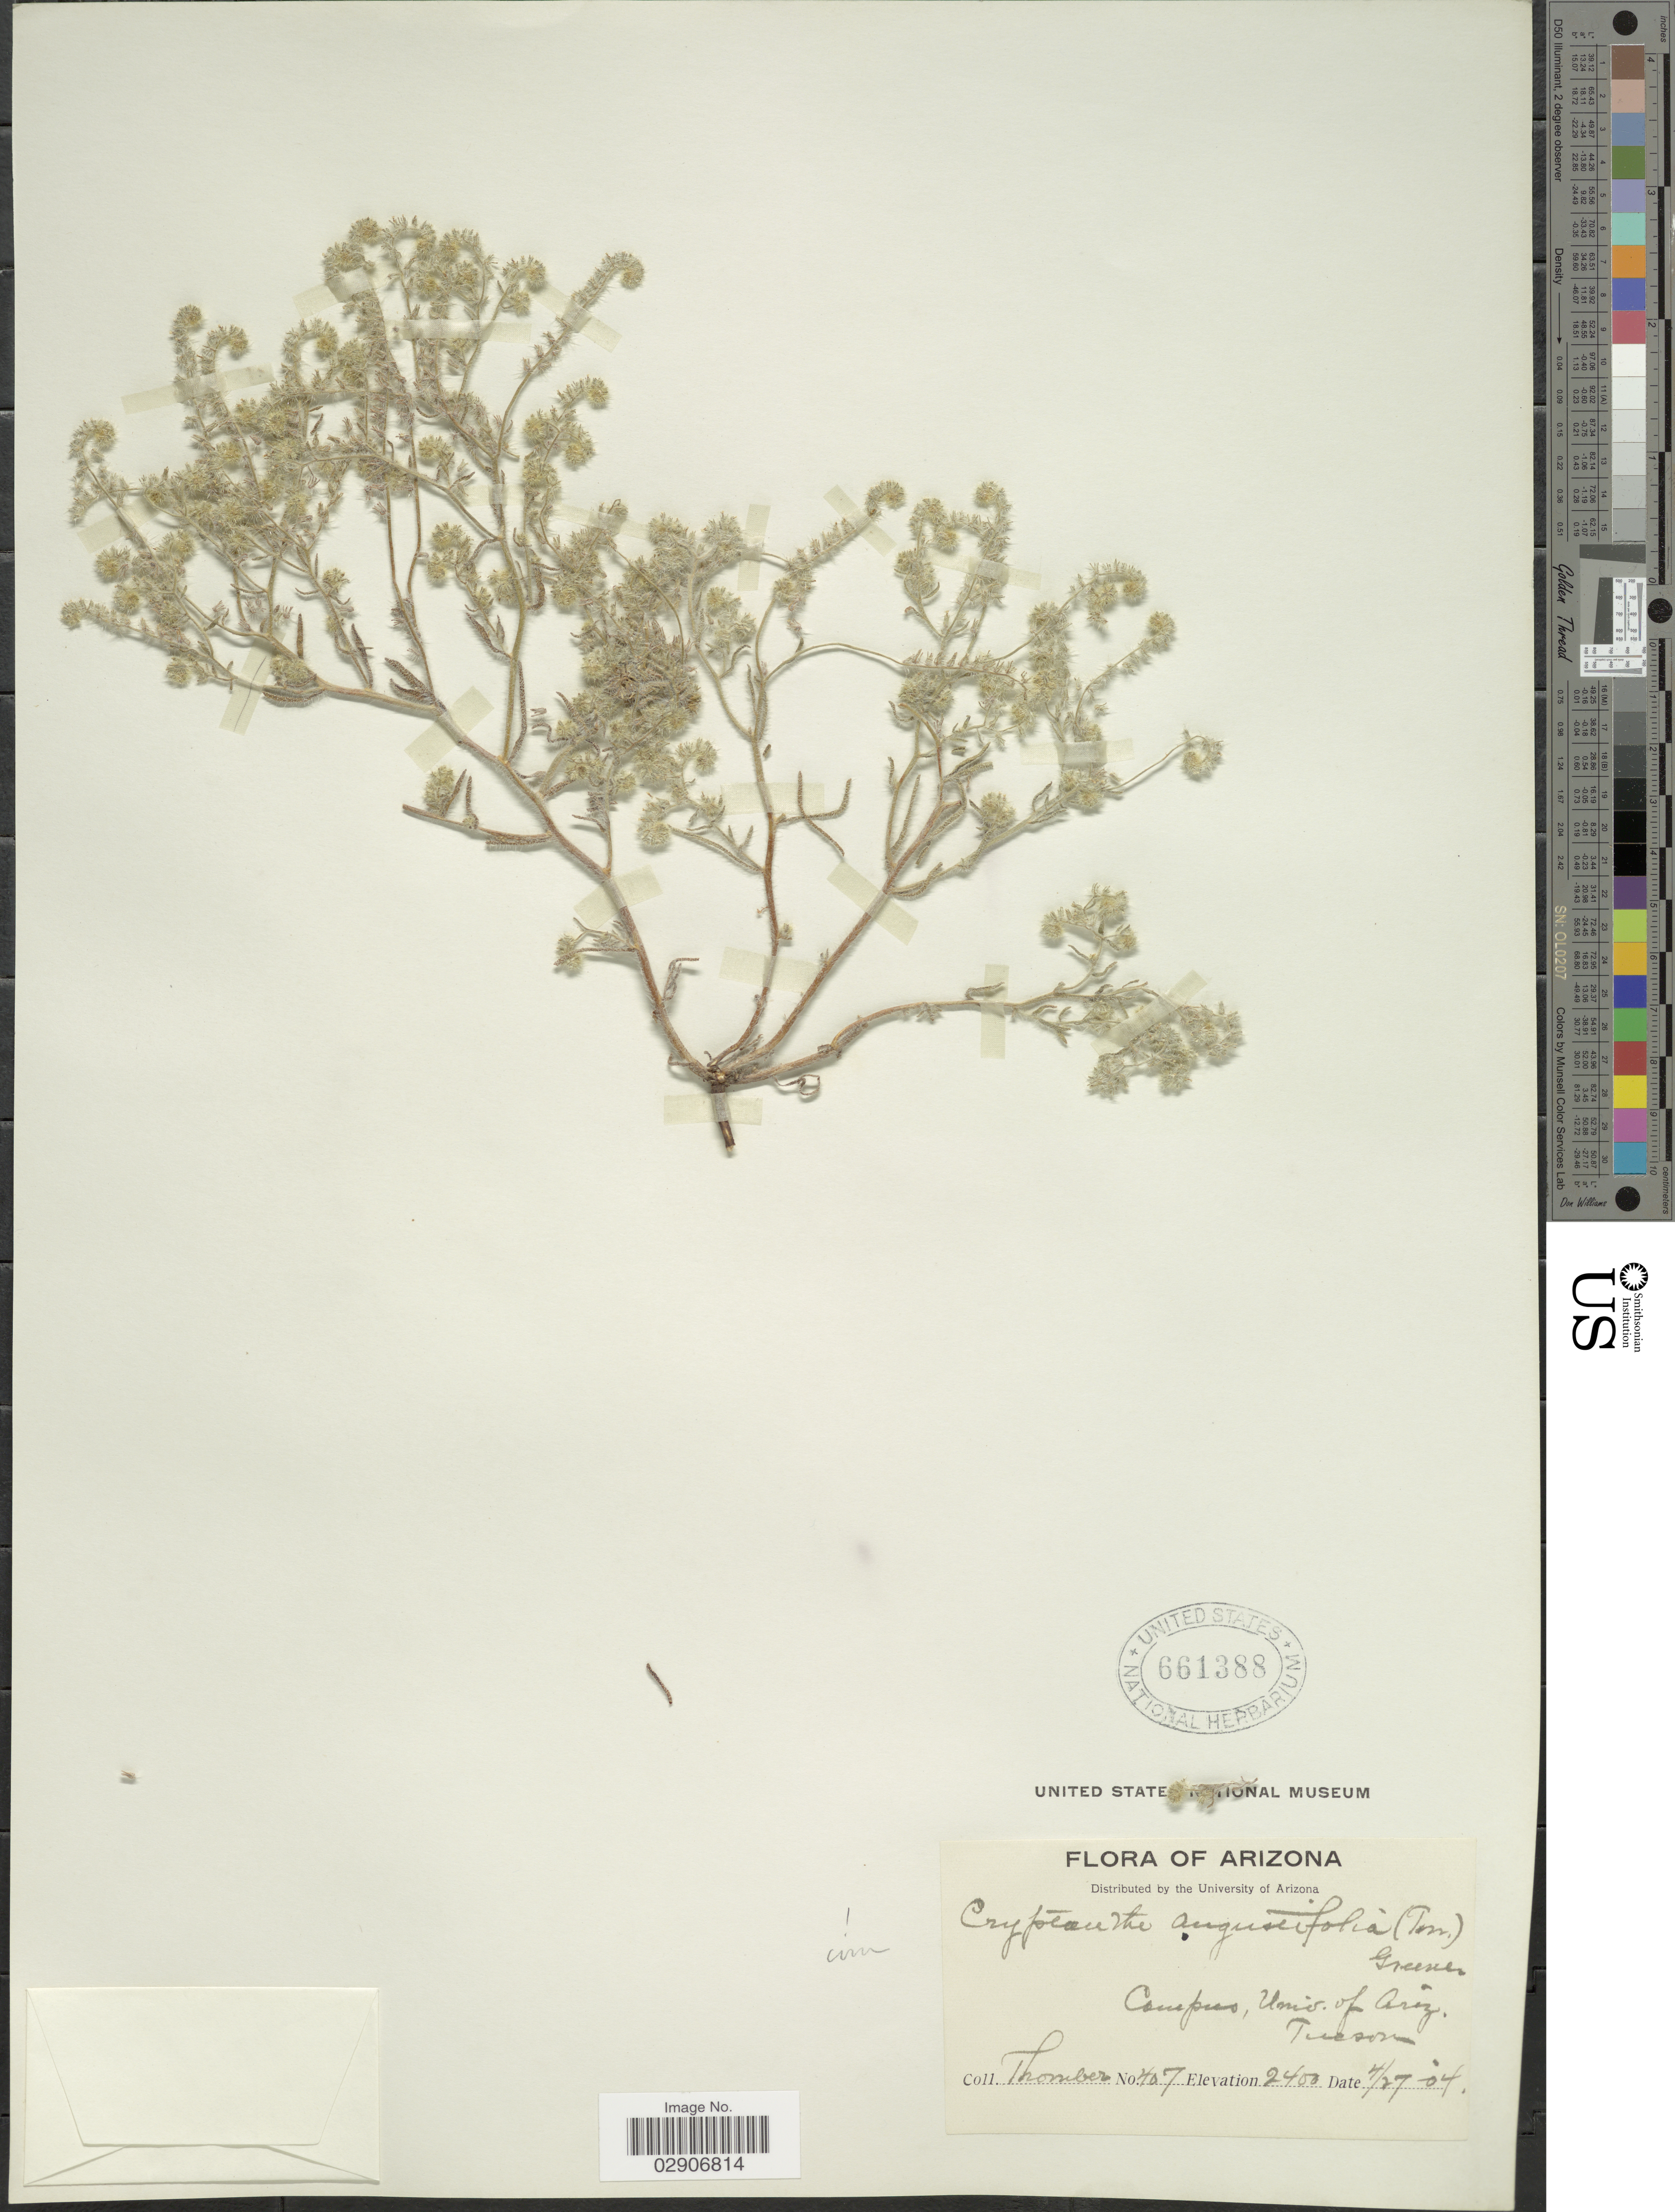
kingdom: Plantae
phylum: Tracheophyta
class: Magnoliopsida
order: Boraginales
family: Boraginaceae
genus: Cryptantha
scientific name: Cryptantha angustifolia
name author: (Torr.) Greene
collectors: J. Thornber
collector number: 407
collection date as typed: Transcribed d/m/y: 27/4/4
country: United States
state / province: Arizona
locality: Campus. Univ. of Arizona. Tucson.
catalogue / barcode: US 661388